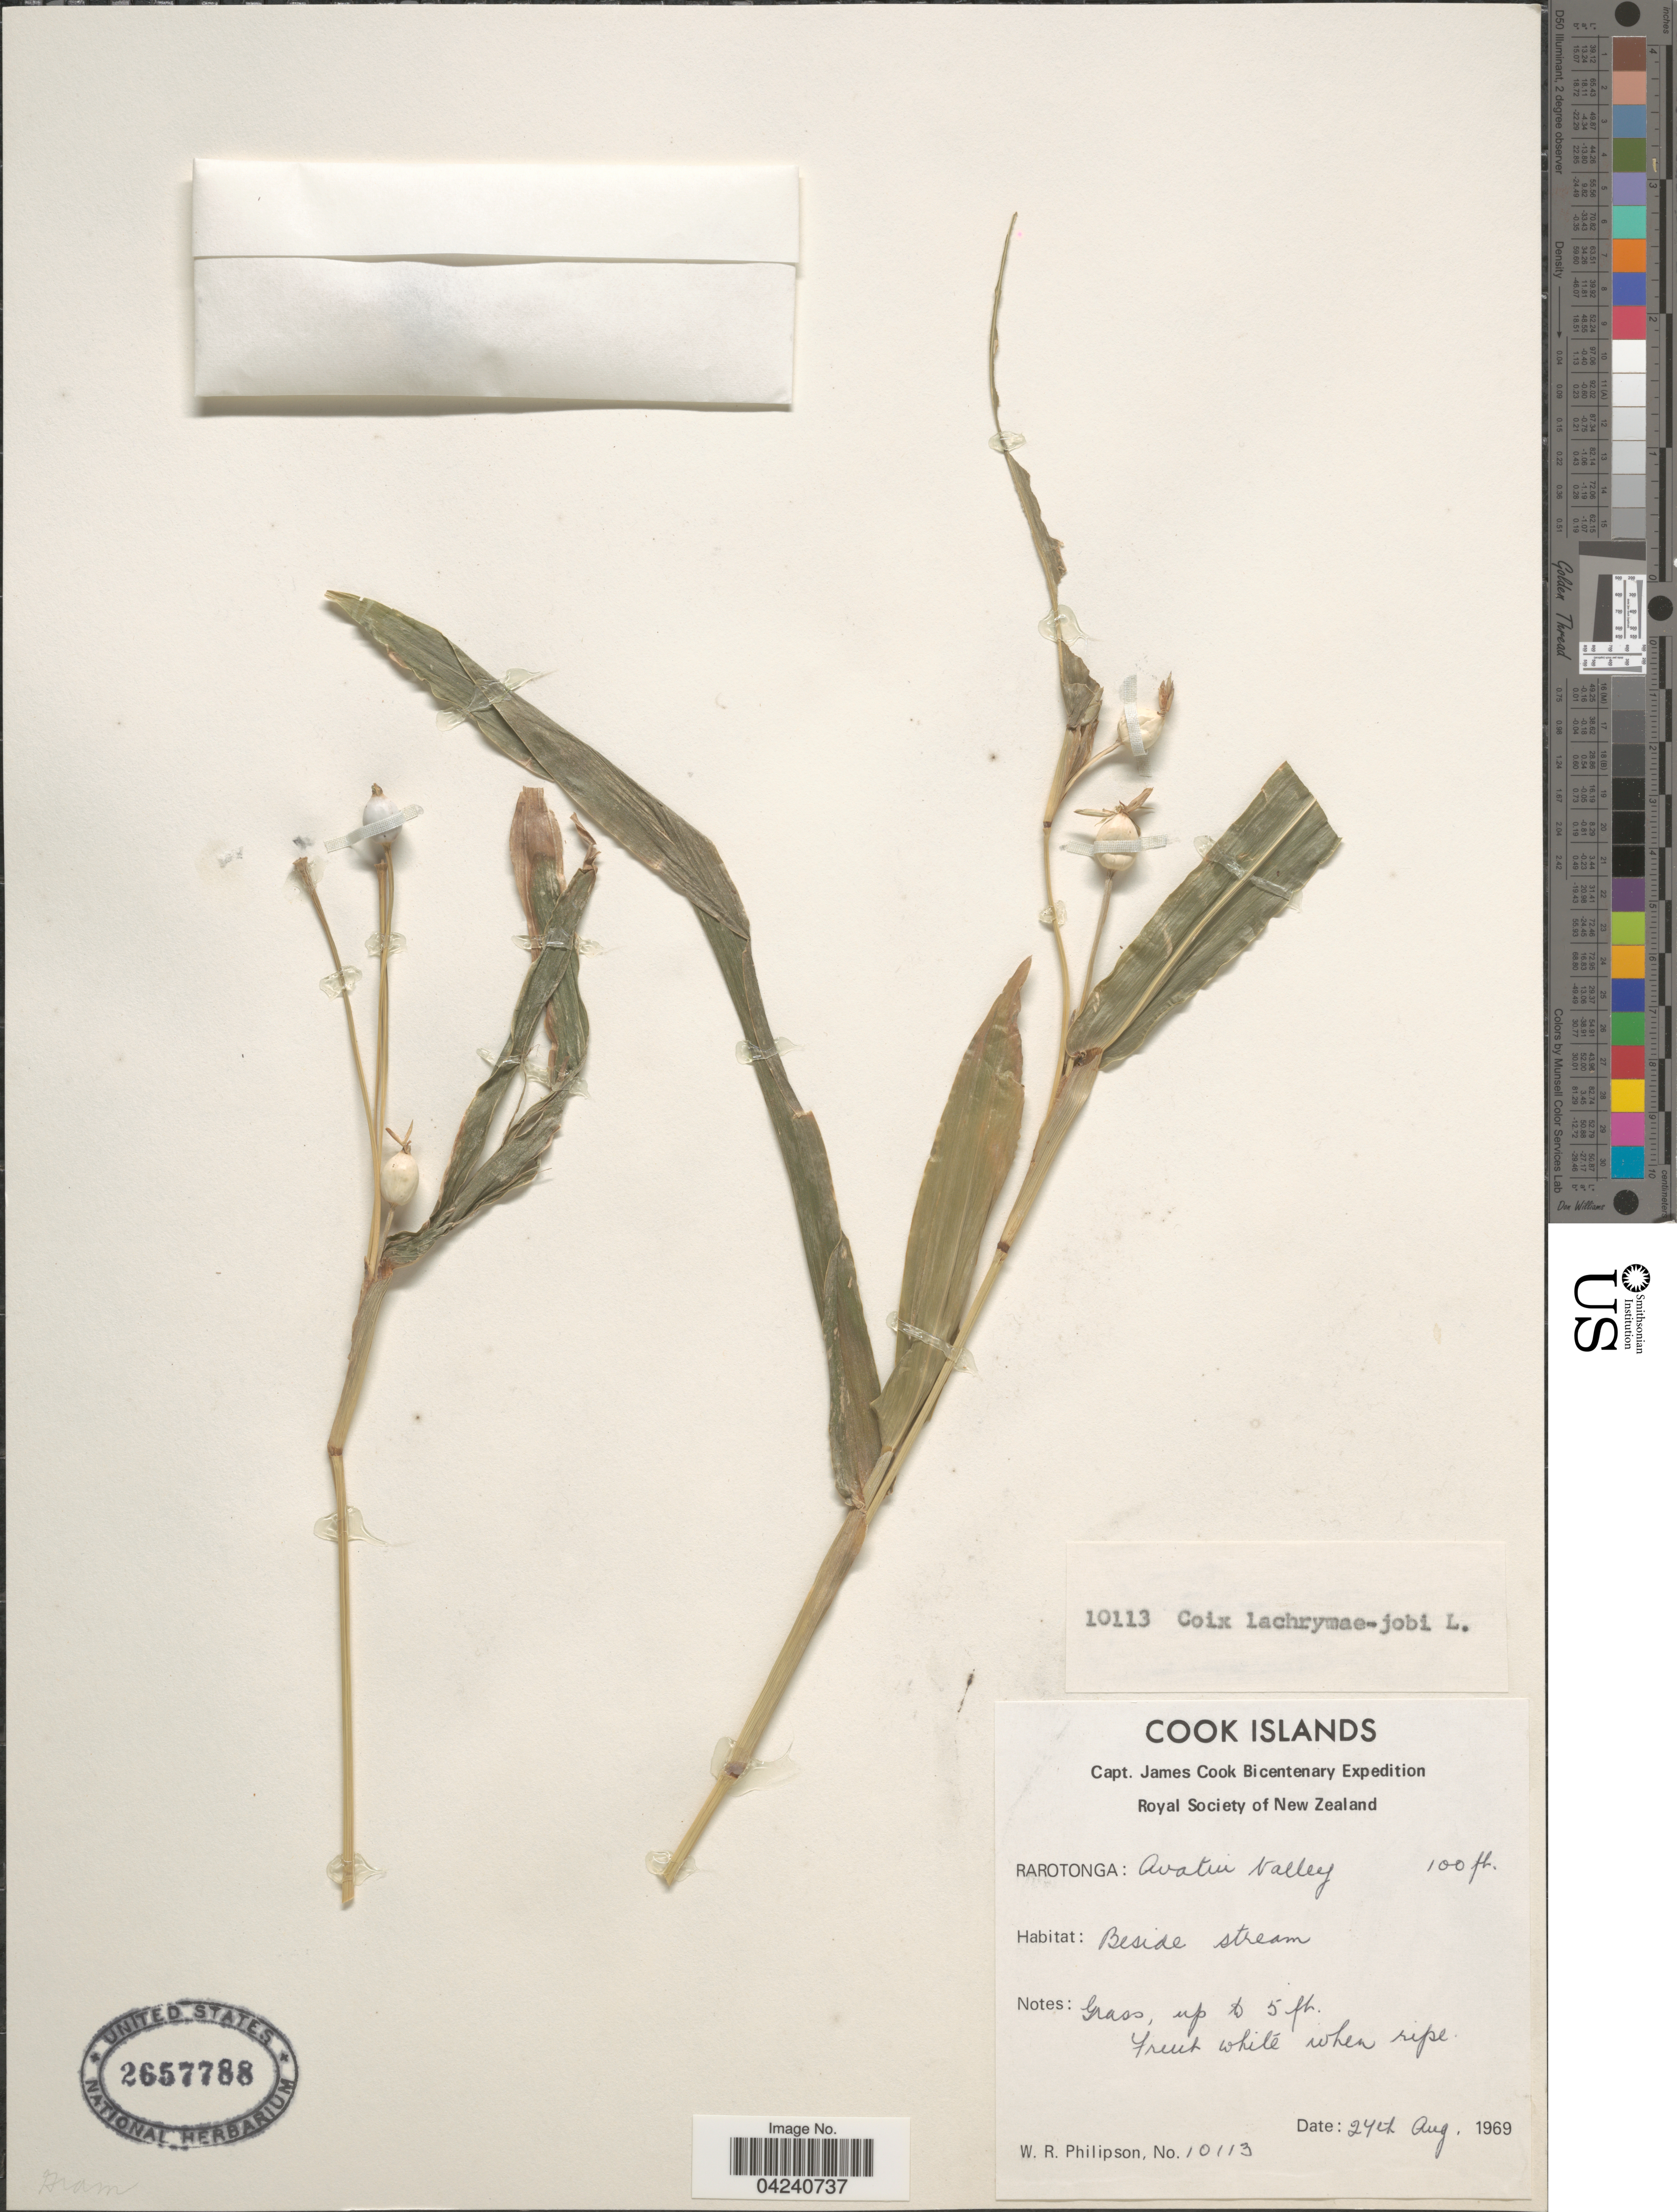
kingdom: Plantae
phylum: Tracheophyta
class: Liliopsida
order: Poales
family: Poaceae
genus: Coix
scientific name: Coix lacryma-jobi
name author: L.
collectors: W. R. Philipson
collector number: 10113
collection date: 1969-08-24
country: Cook Islands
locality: Capt. James Cook Bicentenary Expedition. Rarotonga: Avatiu Valley.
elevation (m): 30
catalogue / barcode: US 2657788